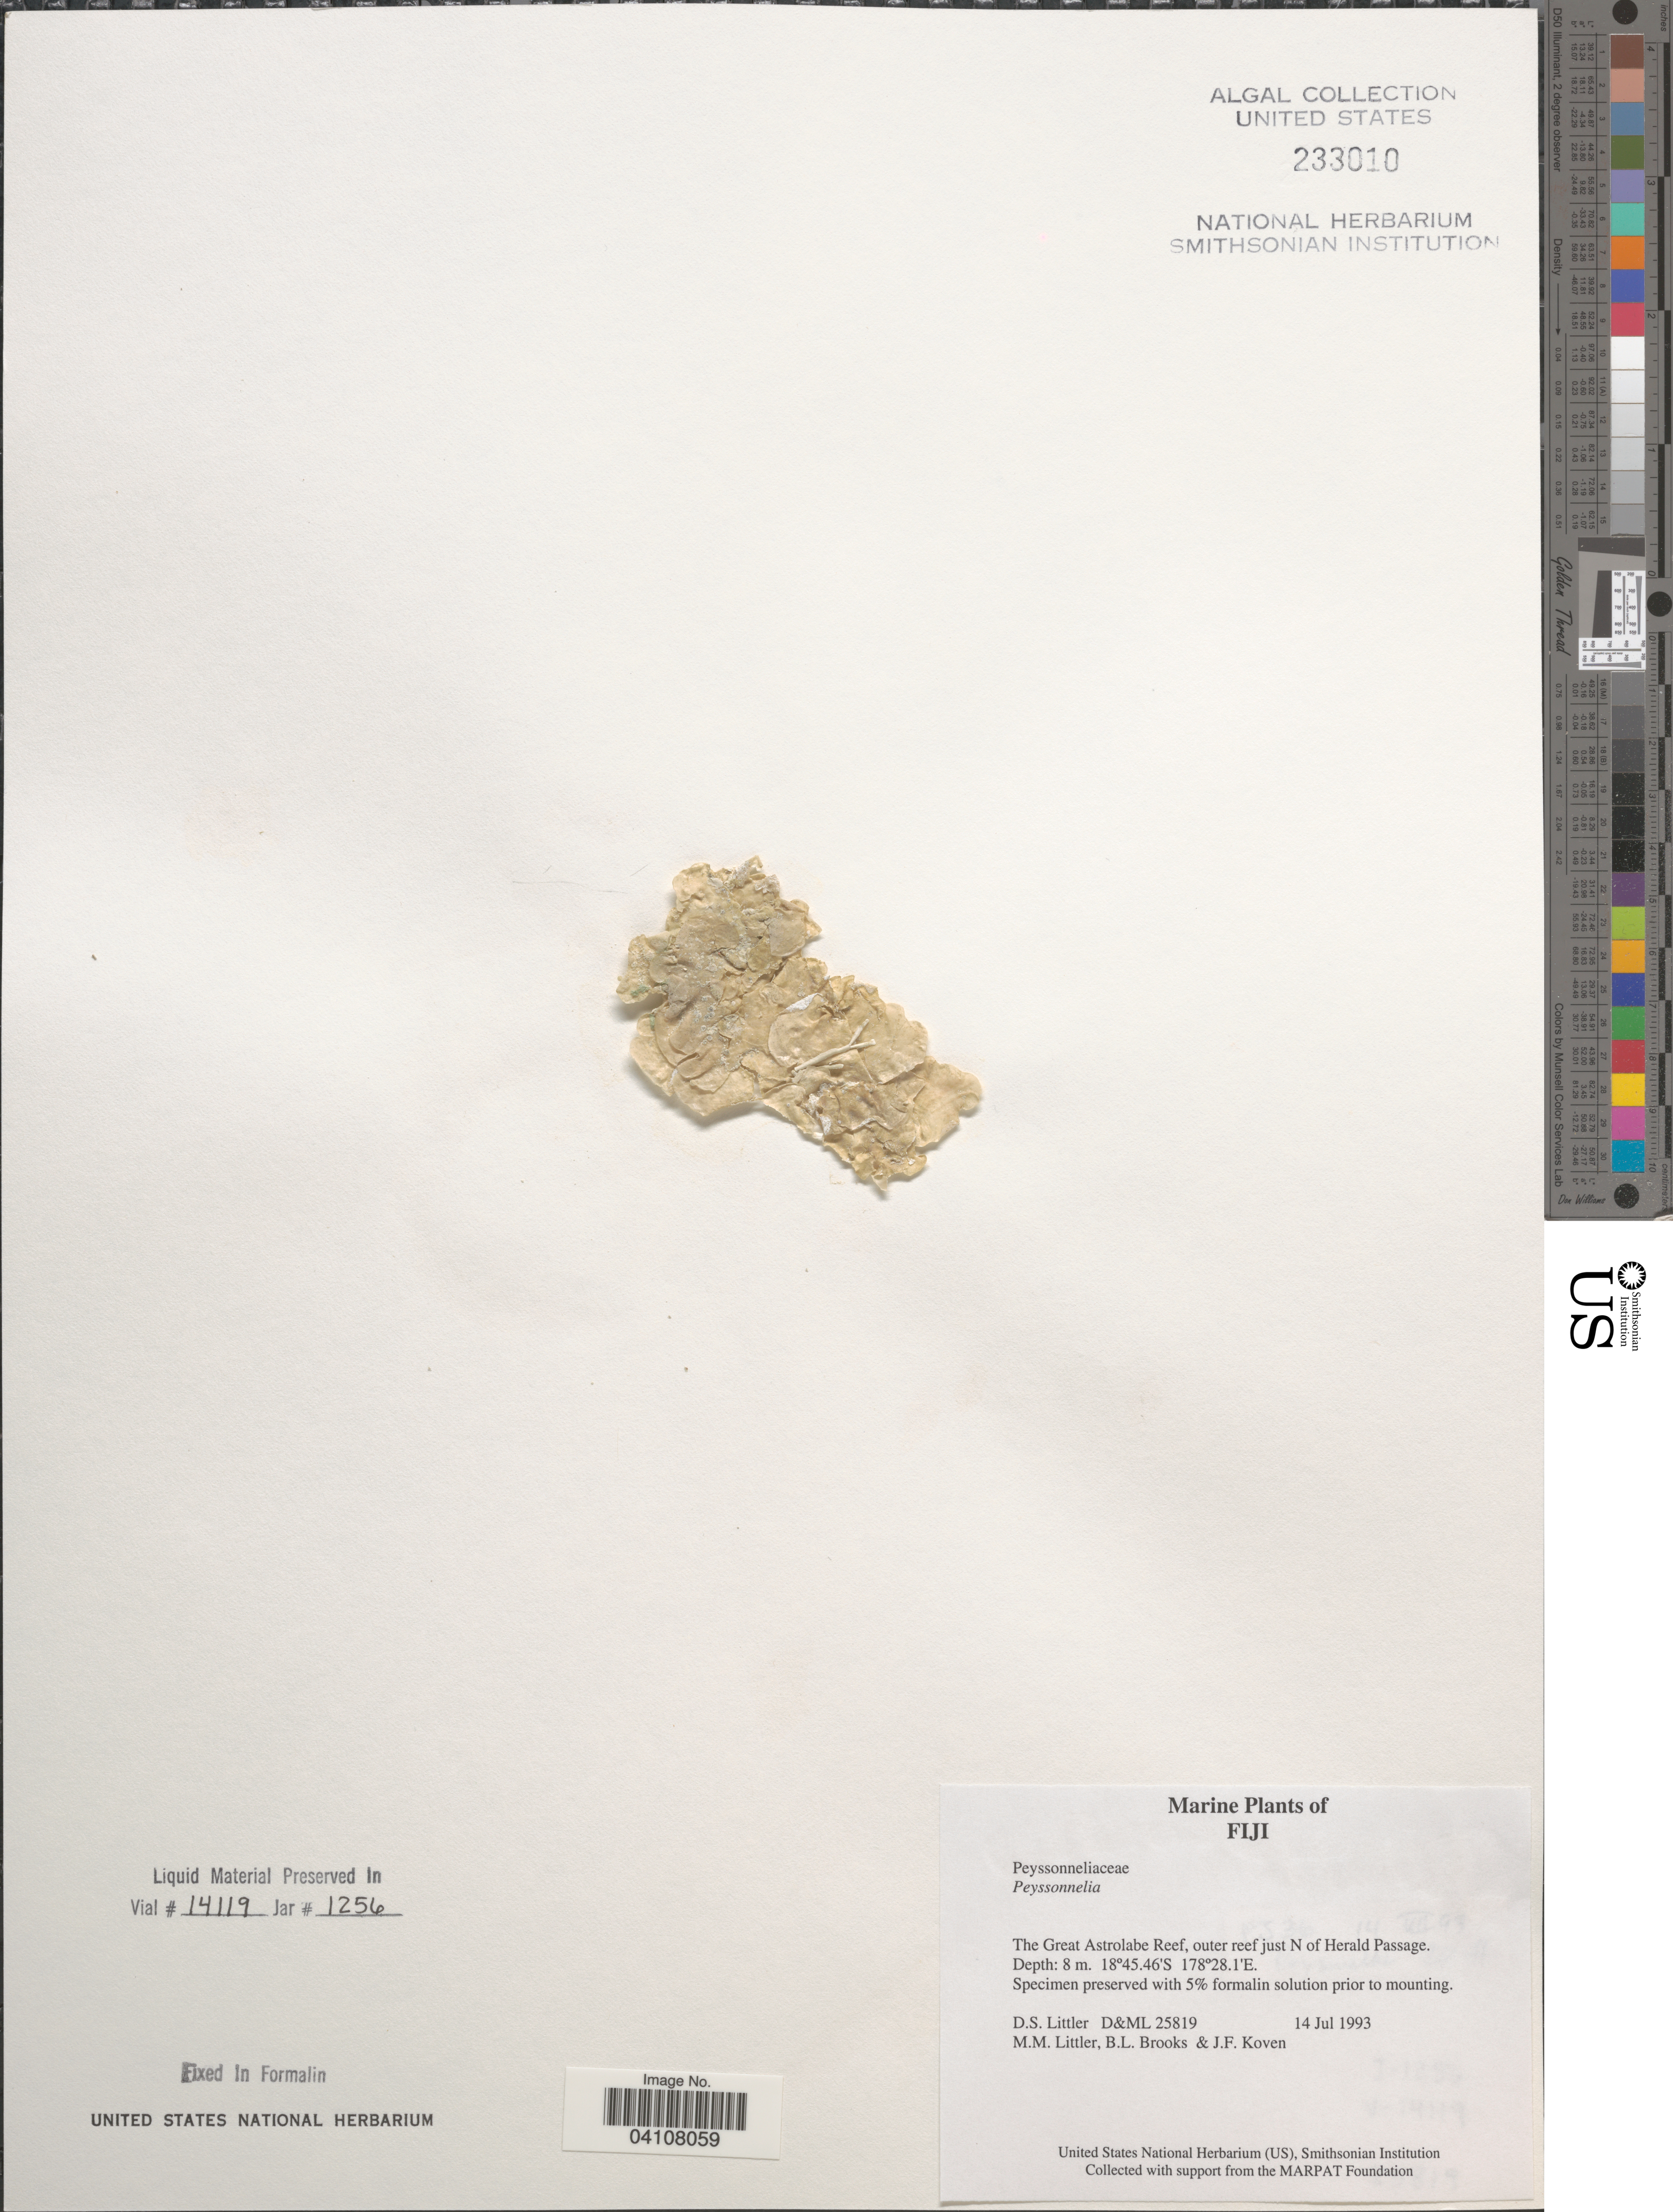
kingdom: Plantae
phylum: Rhodophyta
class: Florideophyceae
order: Peyssonneliales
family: Peyssonneliaceae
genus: Peyssonnelia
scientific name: Peyssonnelia sp.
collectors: D. S. Littler, B. Brooks & J. Koven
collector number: D&ML25819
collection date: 1993-07-14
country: Fiji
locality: The Great Astrolabe Reef, outer reef just N of Herald Passage.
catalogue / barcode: US 233010